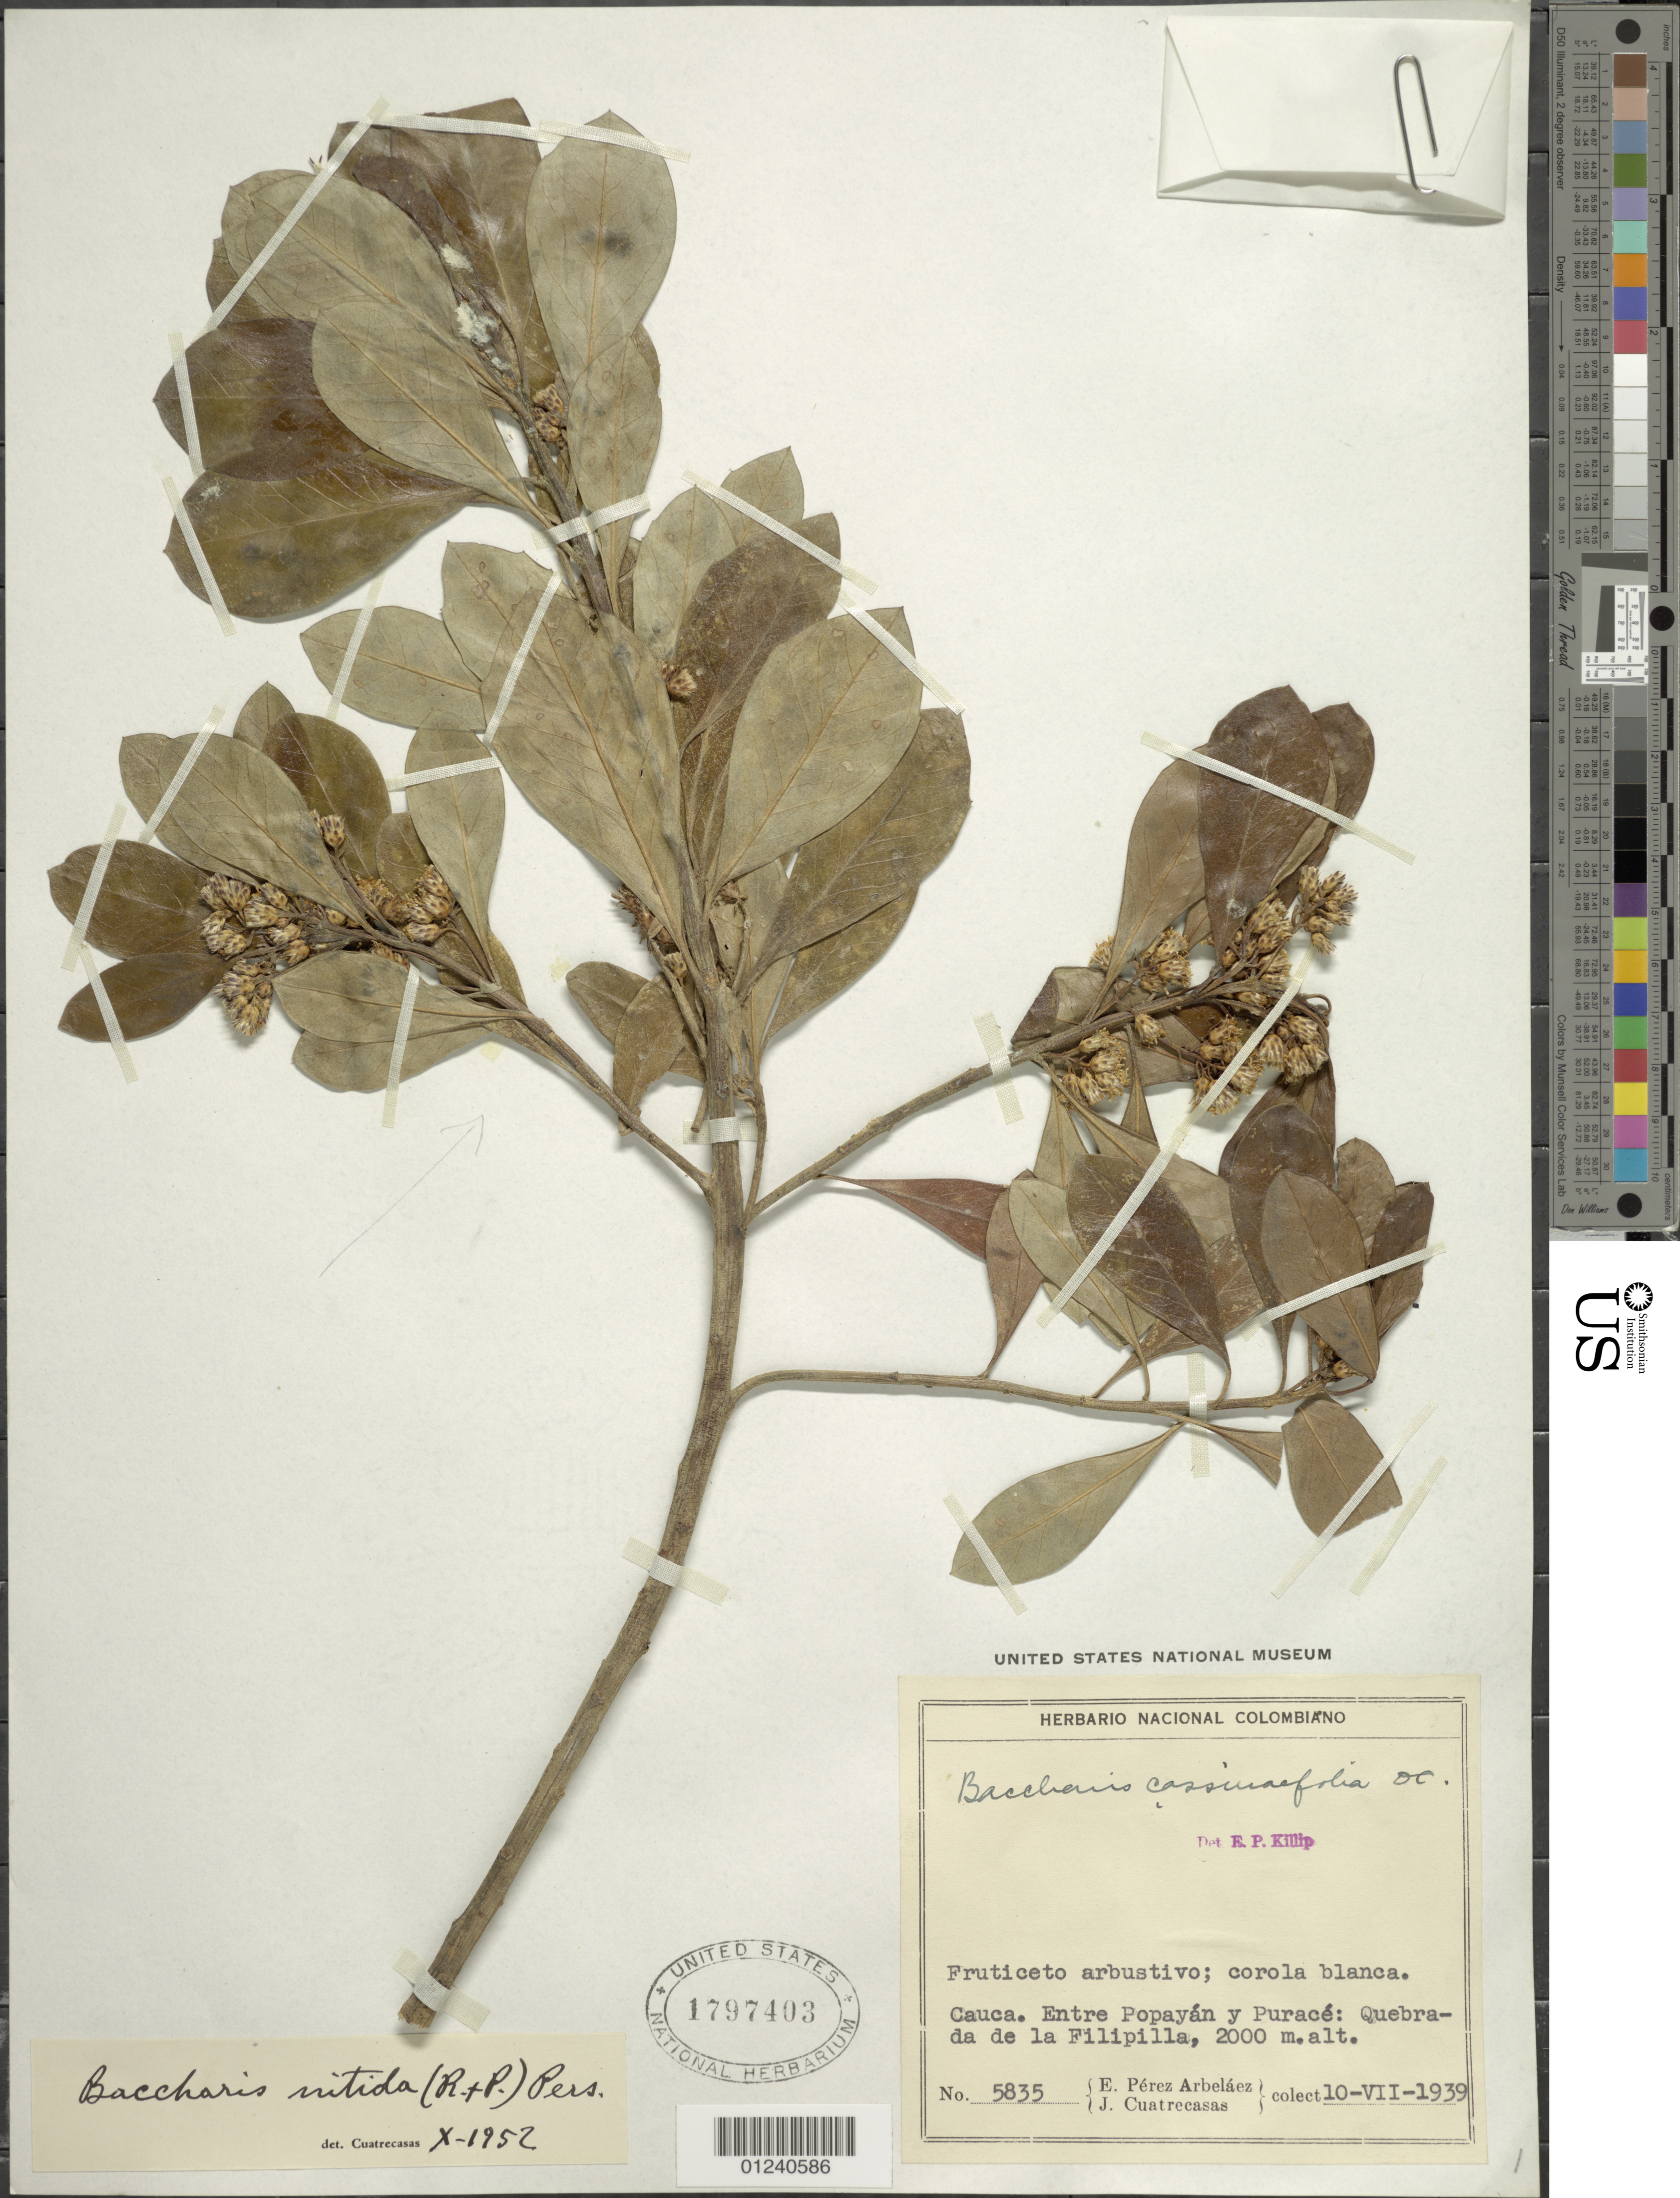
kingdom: Plantae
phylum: Tracheophyta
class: Magnoliopsida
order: Asterales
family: Asteraceae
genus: Baccharis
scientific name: Baccharis nitida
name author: (Ruiz & Pav.) Pers.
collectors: E. Pérez Arbeláez & J. Cuatrecasas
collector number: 5835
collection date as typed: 10 July 1939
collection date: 1939-07-10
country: Colombia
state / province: Cauca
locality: Entre Popayan y Purace: Quebrada de la Filipilla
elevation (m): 2000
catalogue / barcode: US 1797403